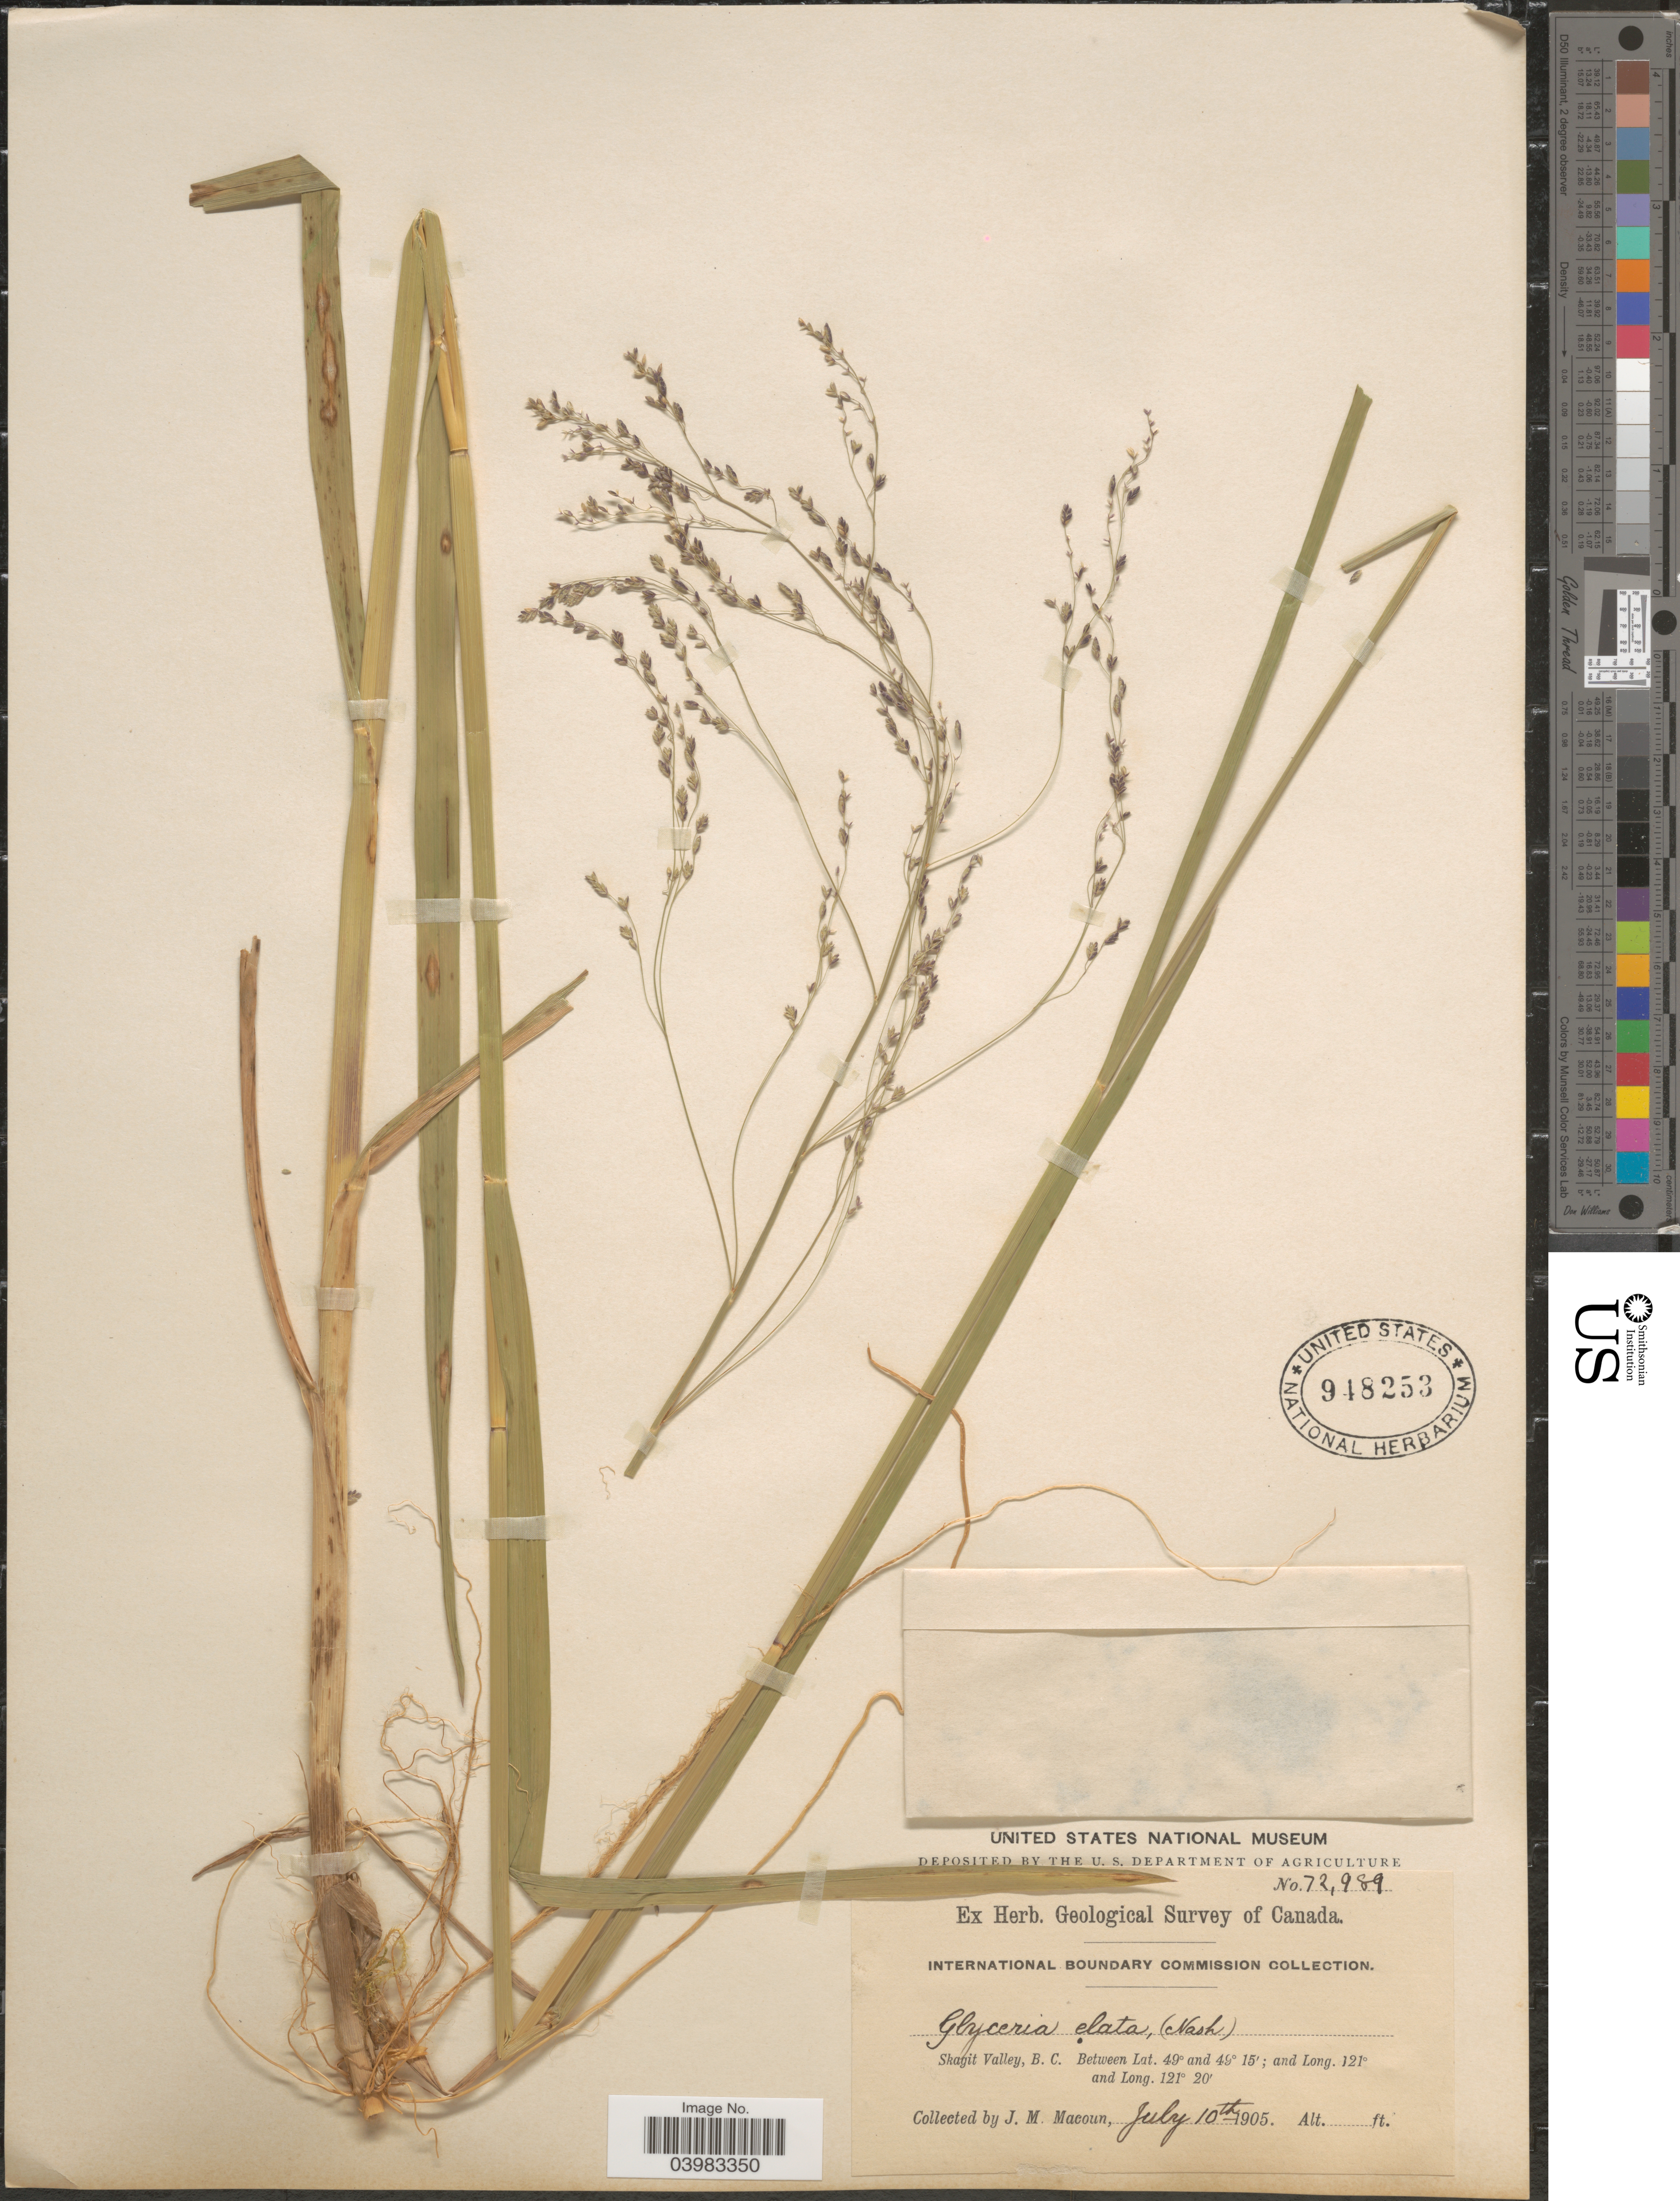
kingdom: Plantae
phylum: Tracheophyta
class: Liliopsida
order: Poales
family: Poaceae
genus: Glyceria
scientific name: Glyceria elata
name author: (Nash) M.E. Jones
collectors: J. M. Macoun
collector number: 72989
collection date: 1905-07-10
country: Canada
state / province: British Columbia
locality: Skagit Valley.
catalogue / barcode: US 948253